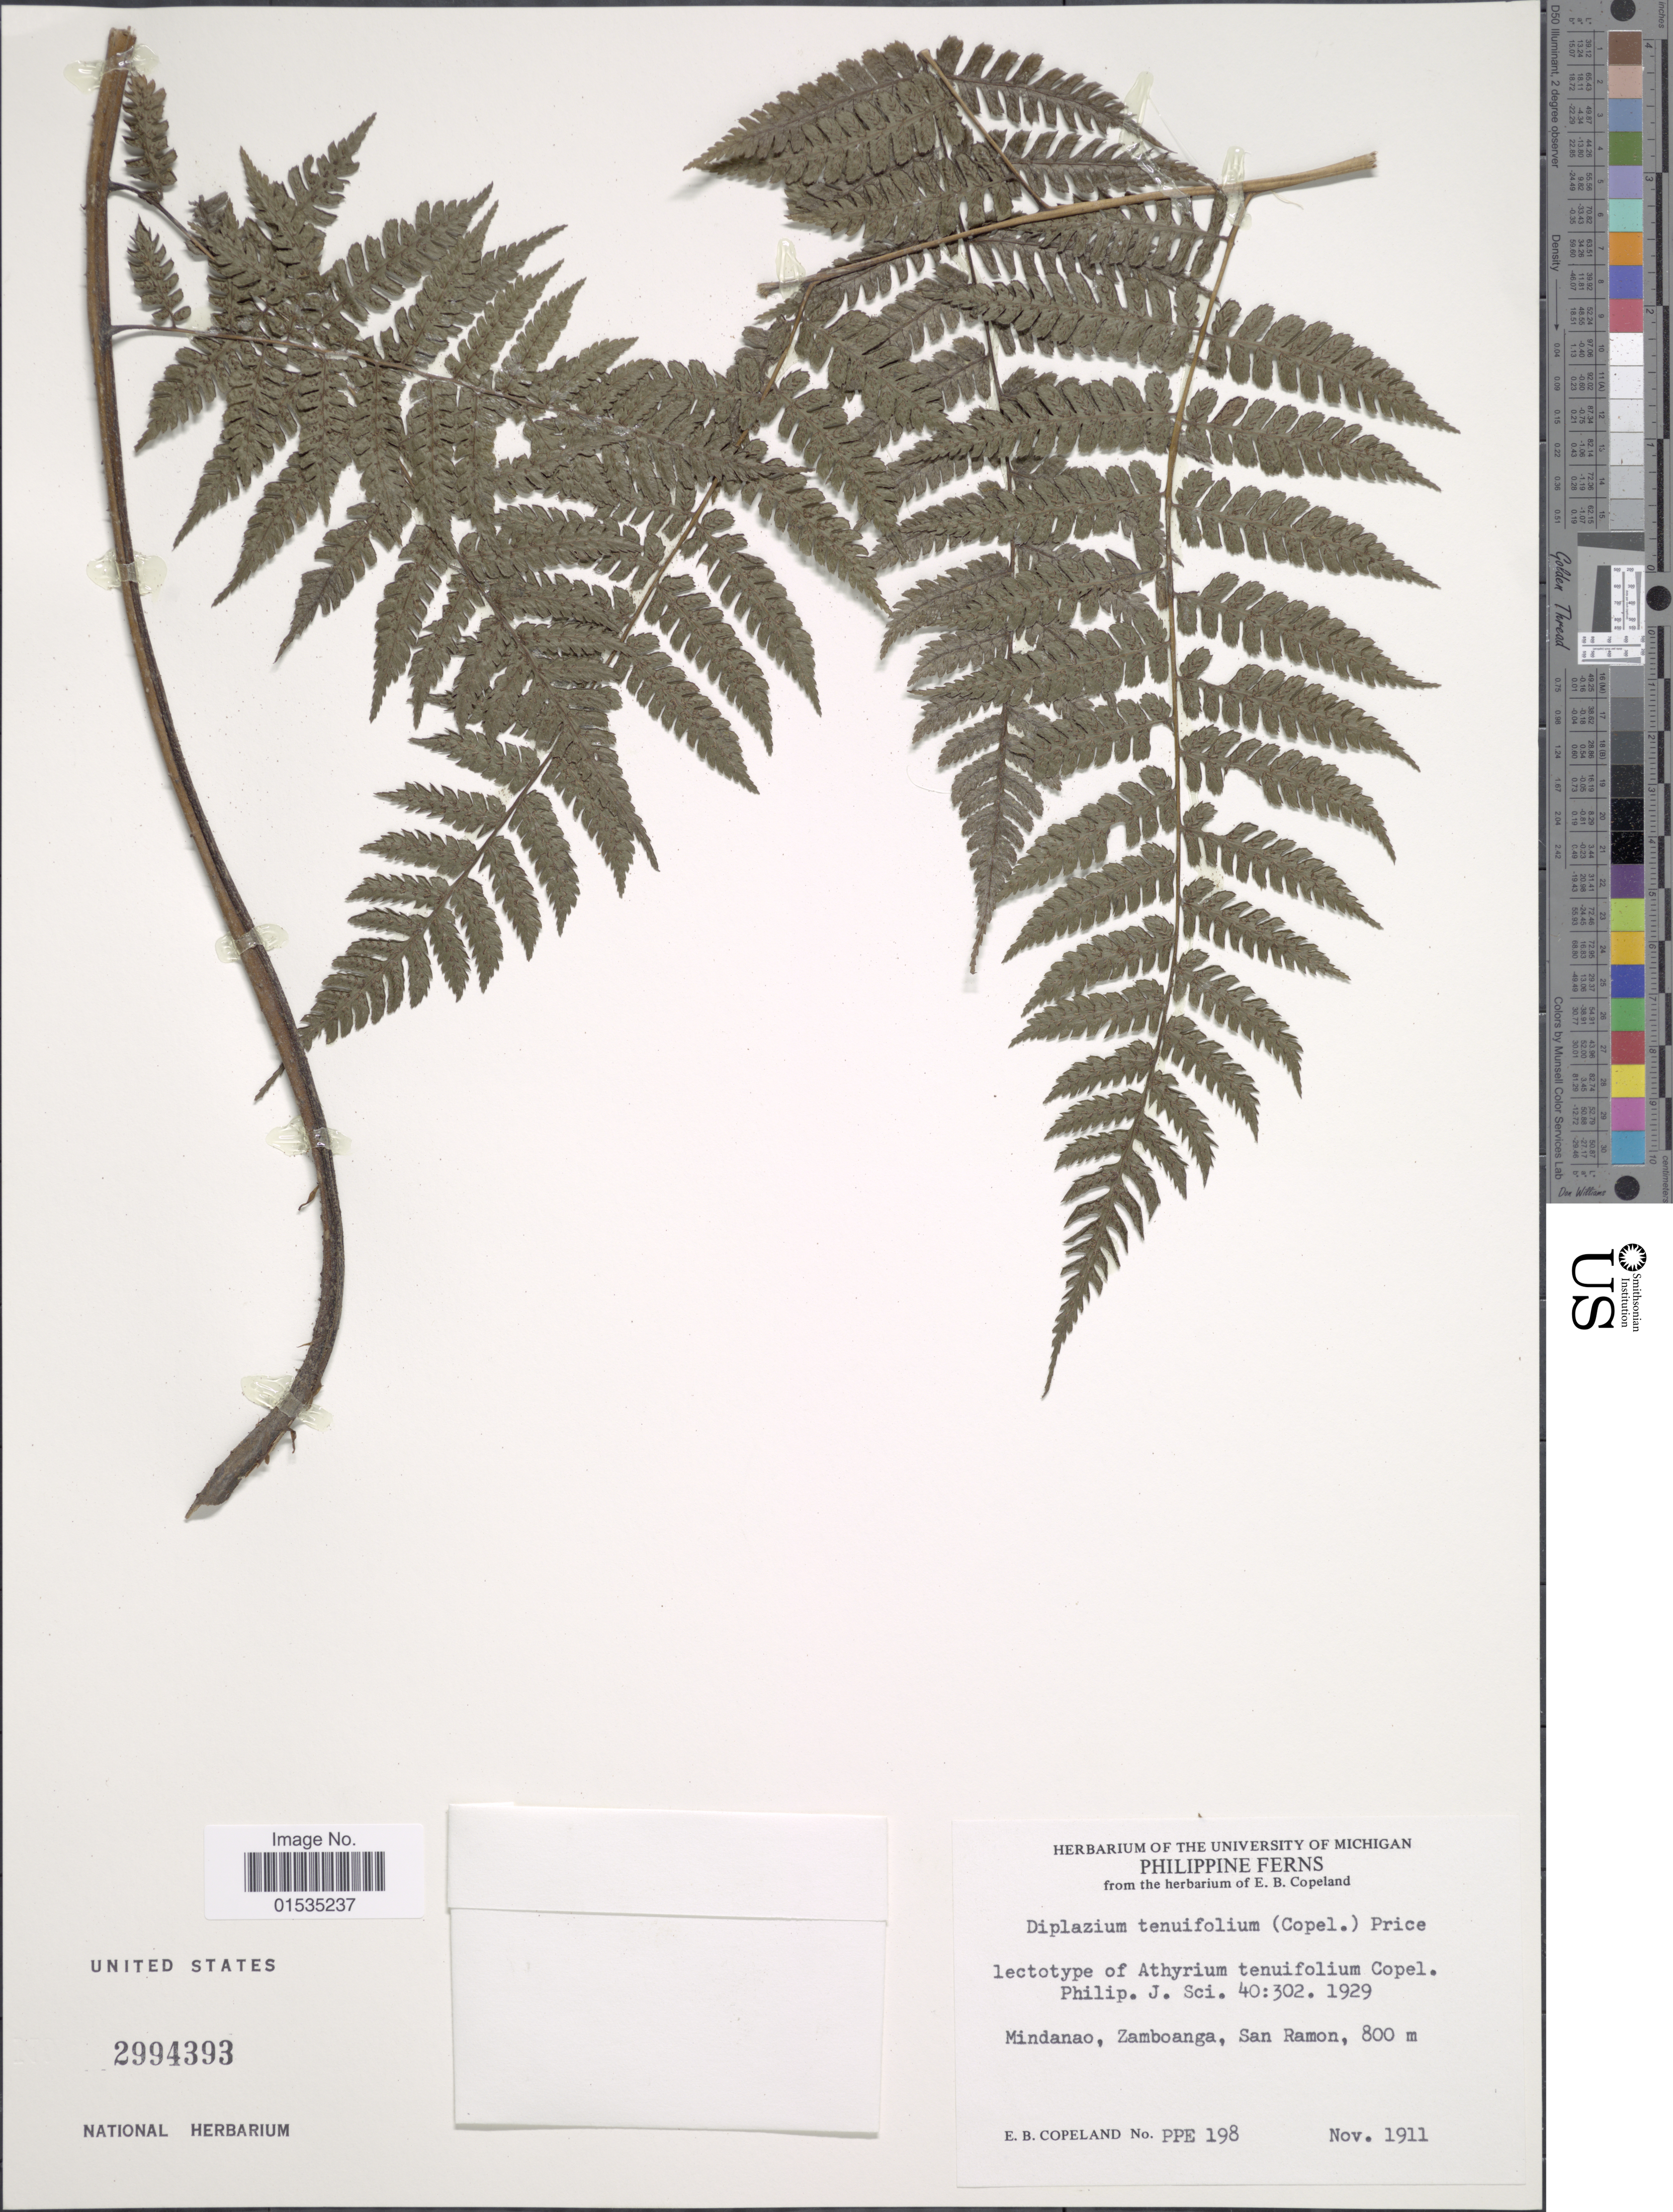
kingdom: Plantae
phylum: Tracheophyta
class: Polypodiopsida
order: Polypodiales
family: Athyriaceae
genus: Diplazium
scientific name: Diplazium tenuifolium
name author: (Copel.) Lellinger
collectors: E. B. Copeland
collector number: PPE 198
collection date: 1911-11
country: Philippines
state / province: Zamboanga Peninsula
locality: Mindanao, Zamboanga, San Ramon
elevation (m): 800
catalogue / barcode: US 2994393